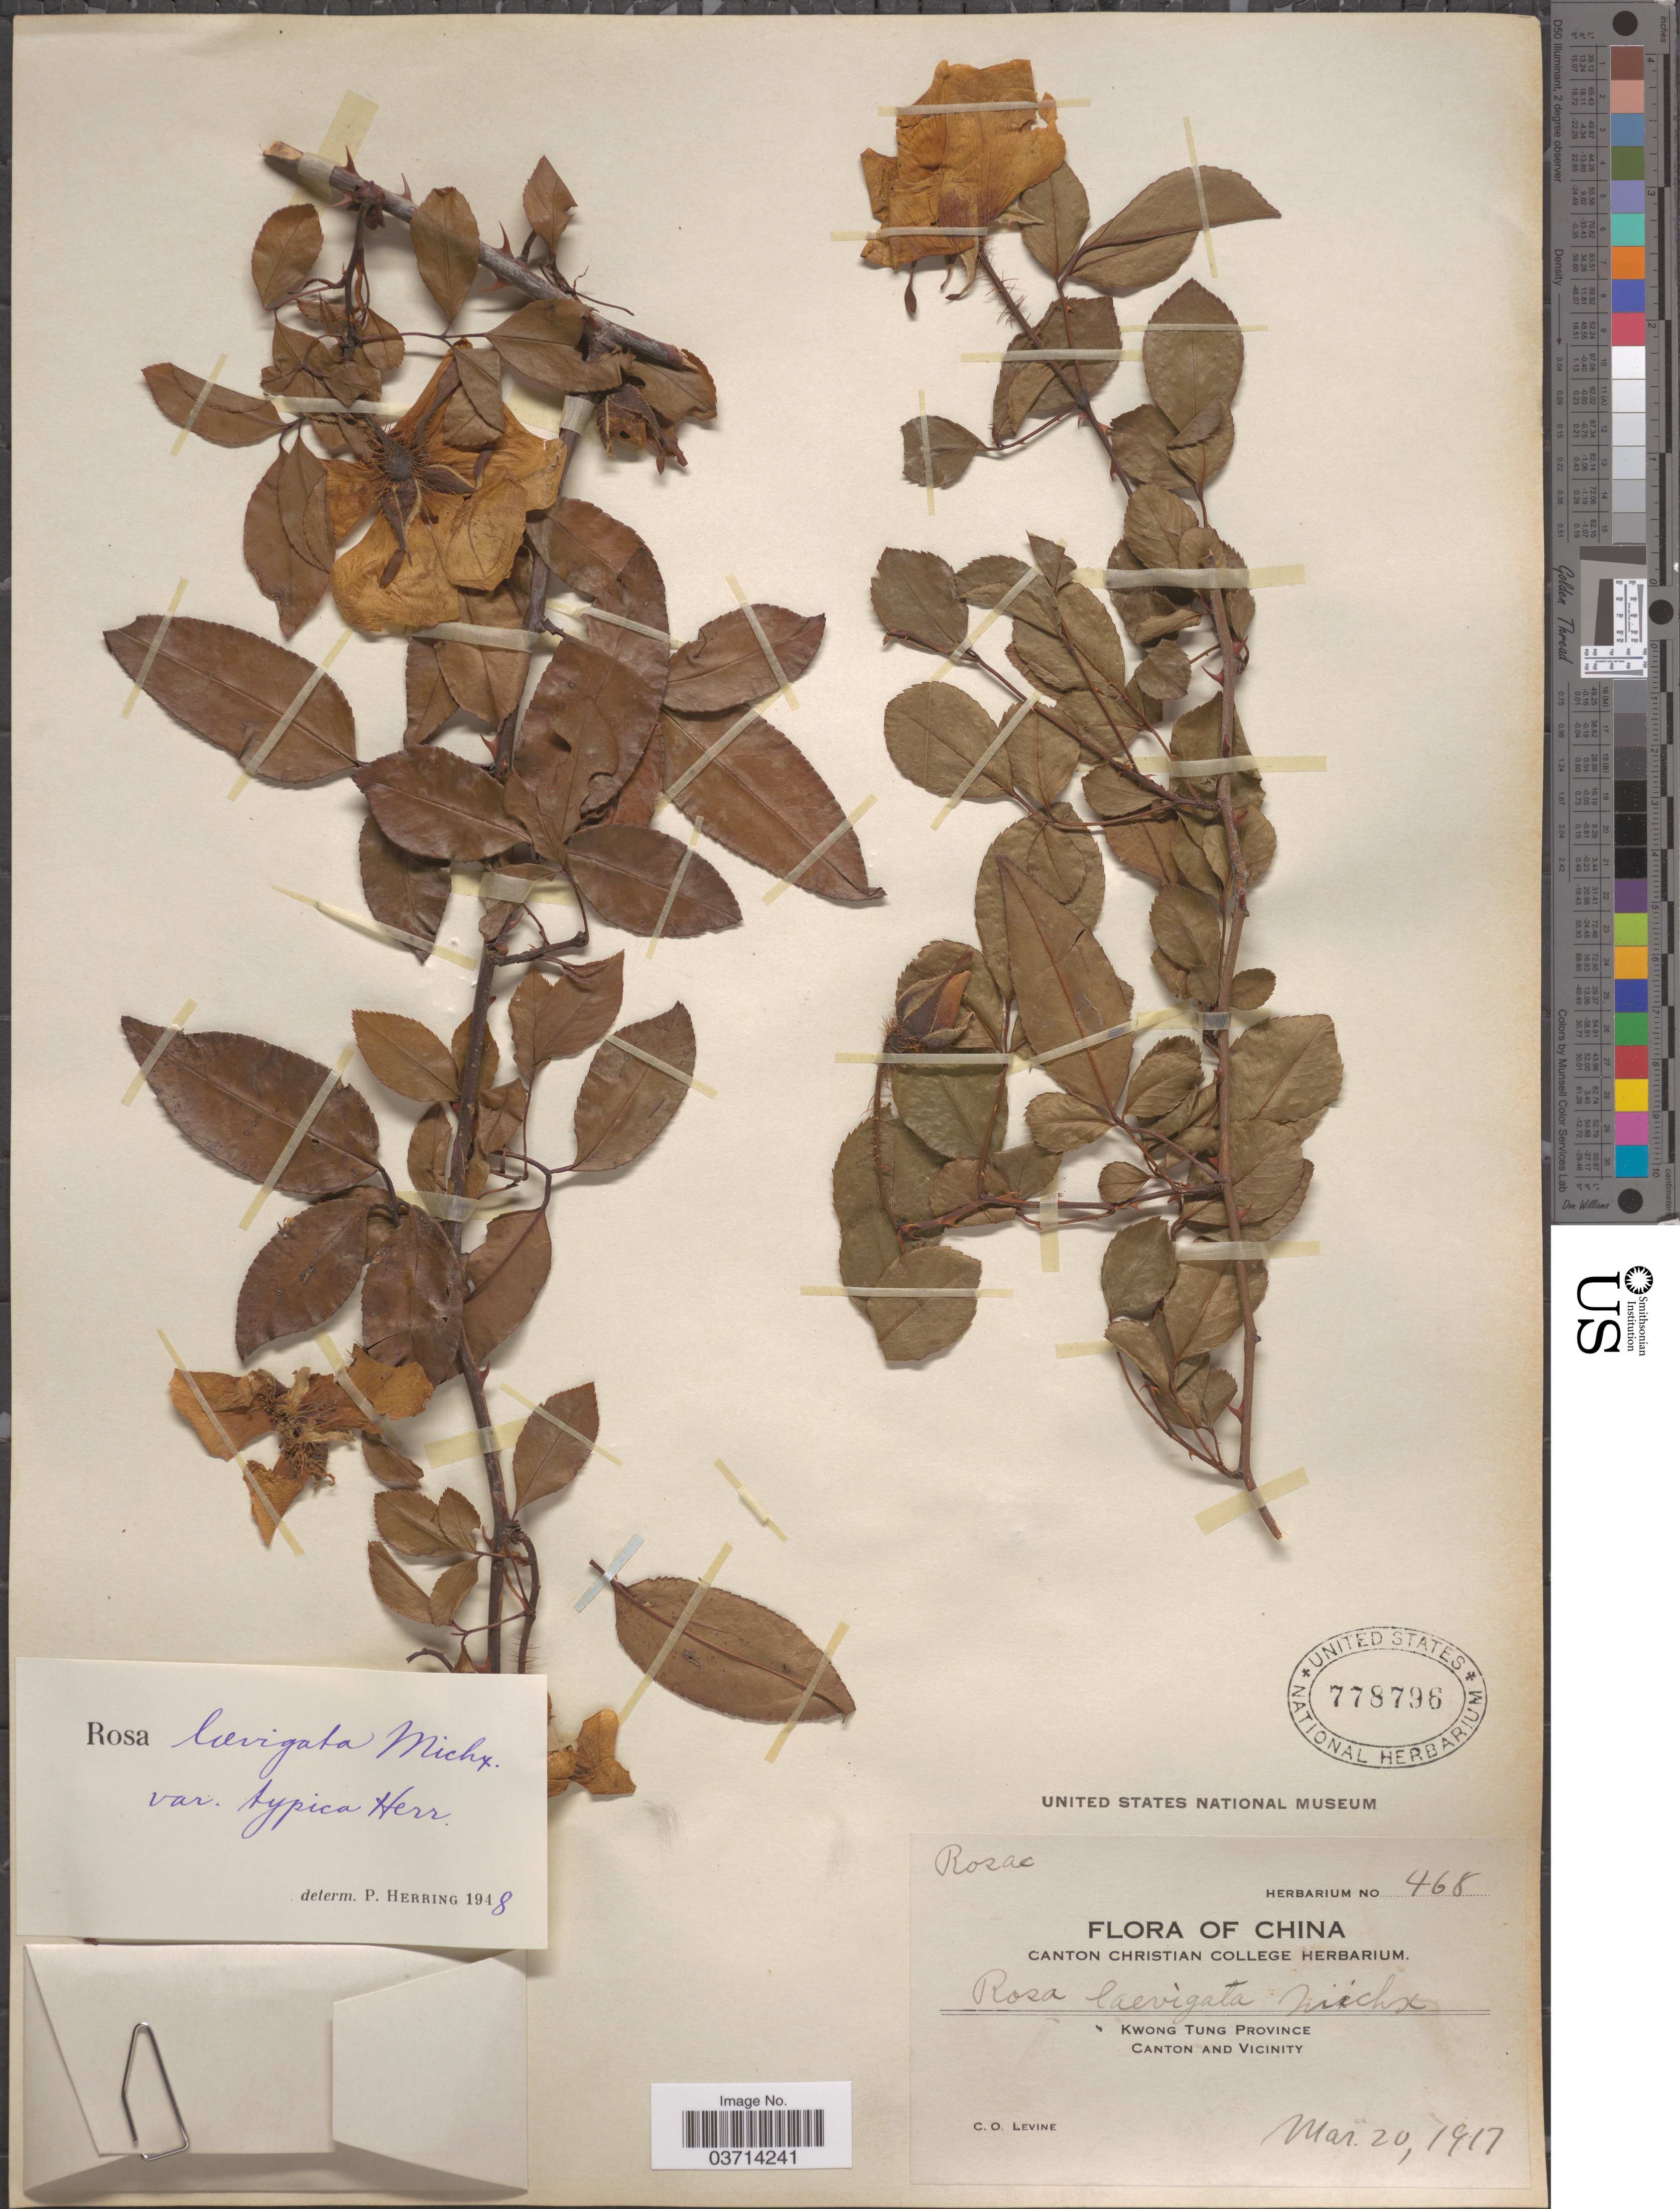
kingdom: Plantae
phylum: Tracheophyta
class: Magnoliopsida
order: Rosales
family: Rosaceae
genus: Rosa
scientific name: Rosa laevigata var. typica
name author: Herr.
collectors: C. O. Levine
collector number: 468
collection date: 1917-03-20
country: China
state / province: Guangdong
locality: Kwong Tung Province. Canton and Vicinity.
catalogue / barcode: US 778796